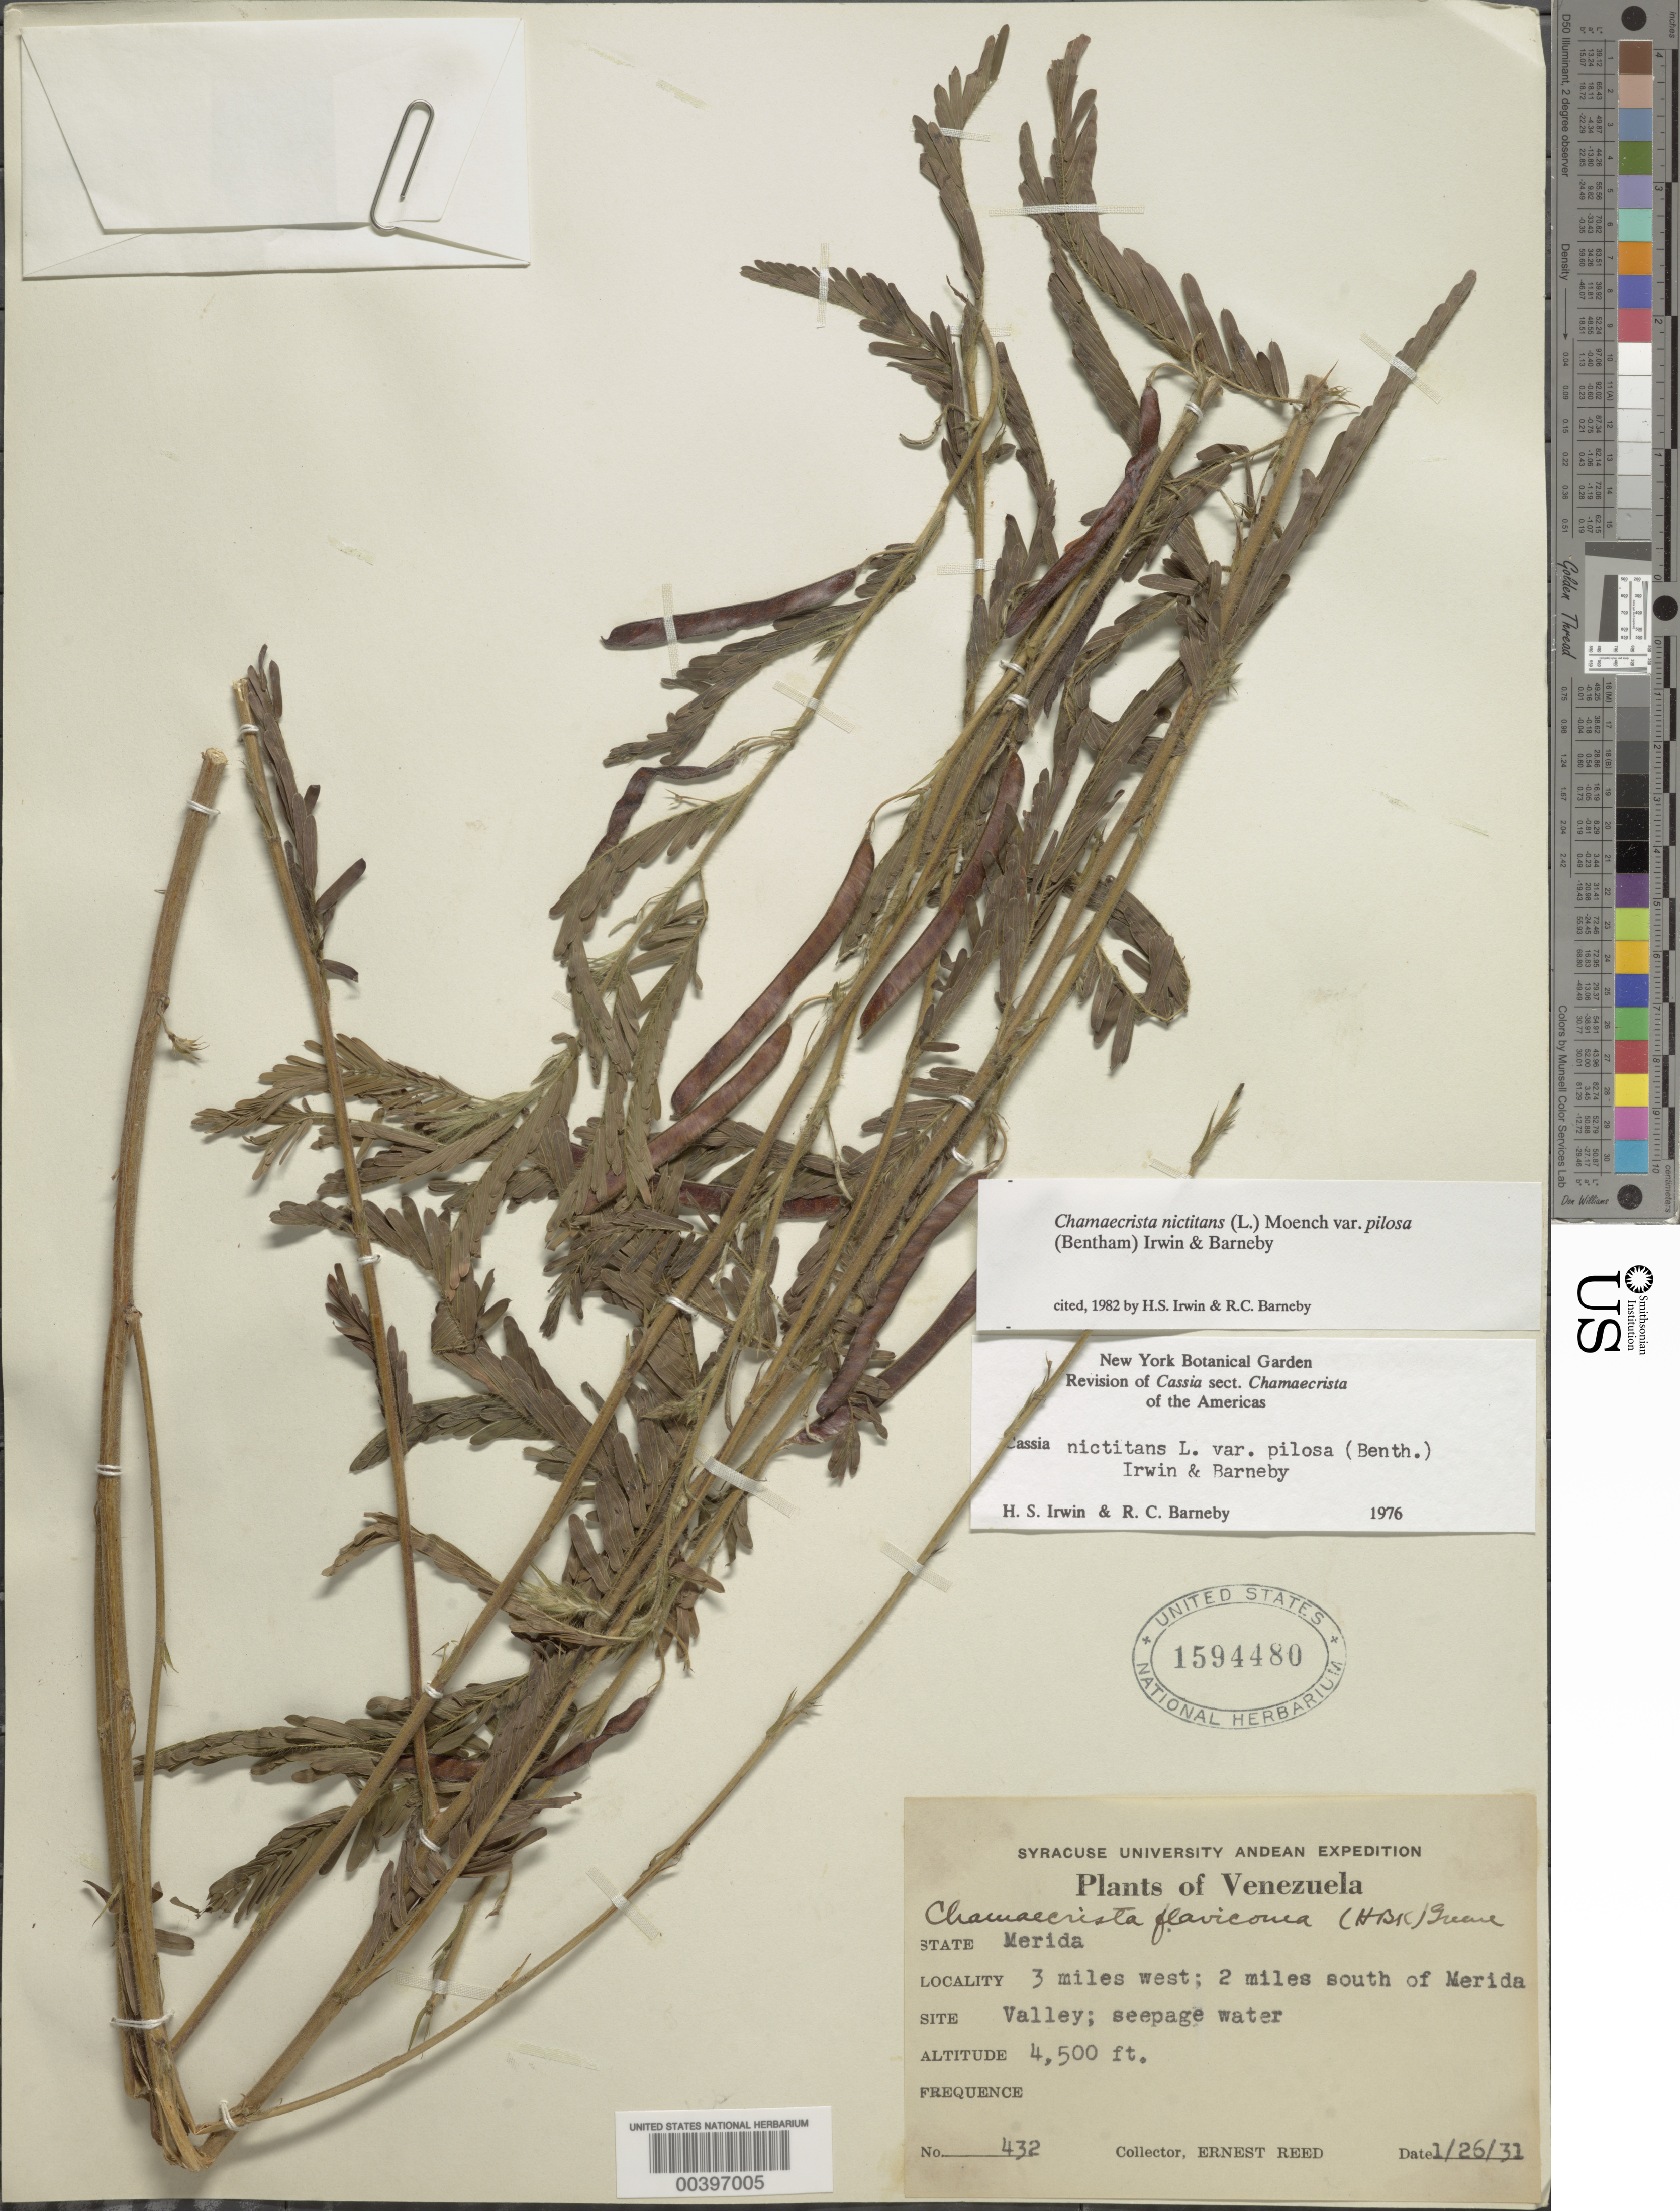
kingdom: Plantae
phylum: Tracheophyta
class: Magnoliopsida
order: Fabales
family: Fabaceae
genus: Chamaecrista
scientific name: Chamaecrista nictitans var. pilosa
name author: (Benth.) H.S. Irwin & Barneby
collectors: E. Reed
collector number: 432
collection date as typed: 26 Jan 1931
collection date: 1931-01-26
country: Venezuela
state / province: Mérida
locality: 3 mi w; 2 mi s of merida valley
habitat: Seepage water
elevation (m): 1372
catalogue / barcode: US 1594480